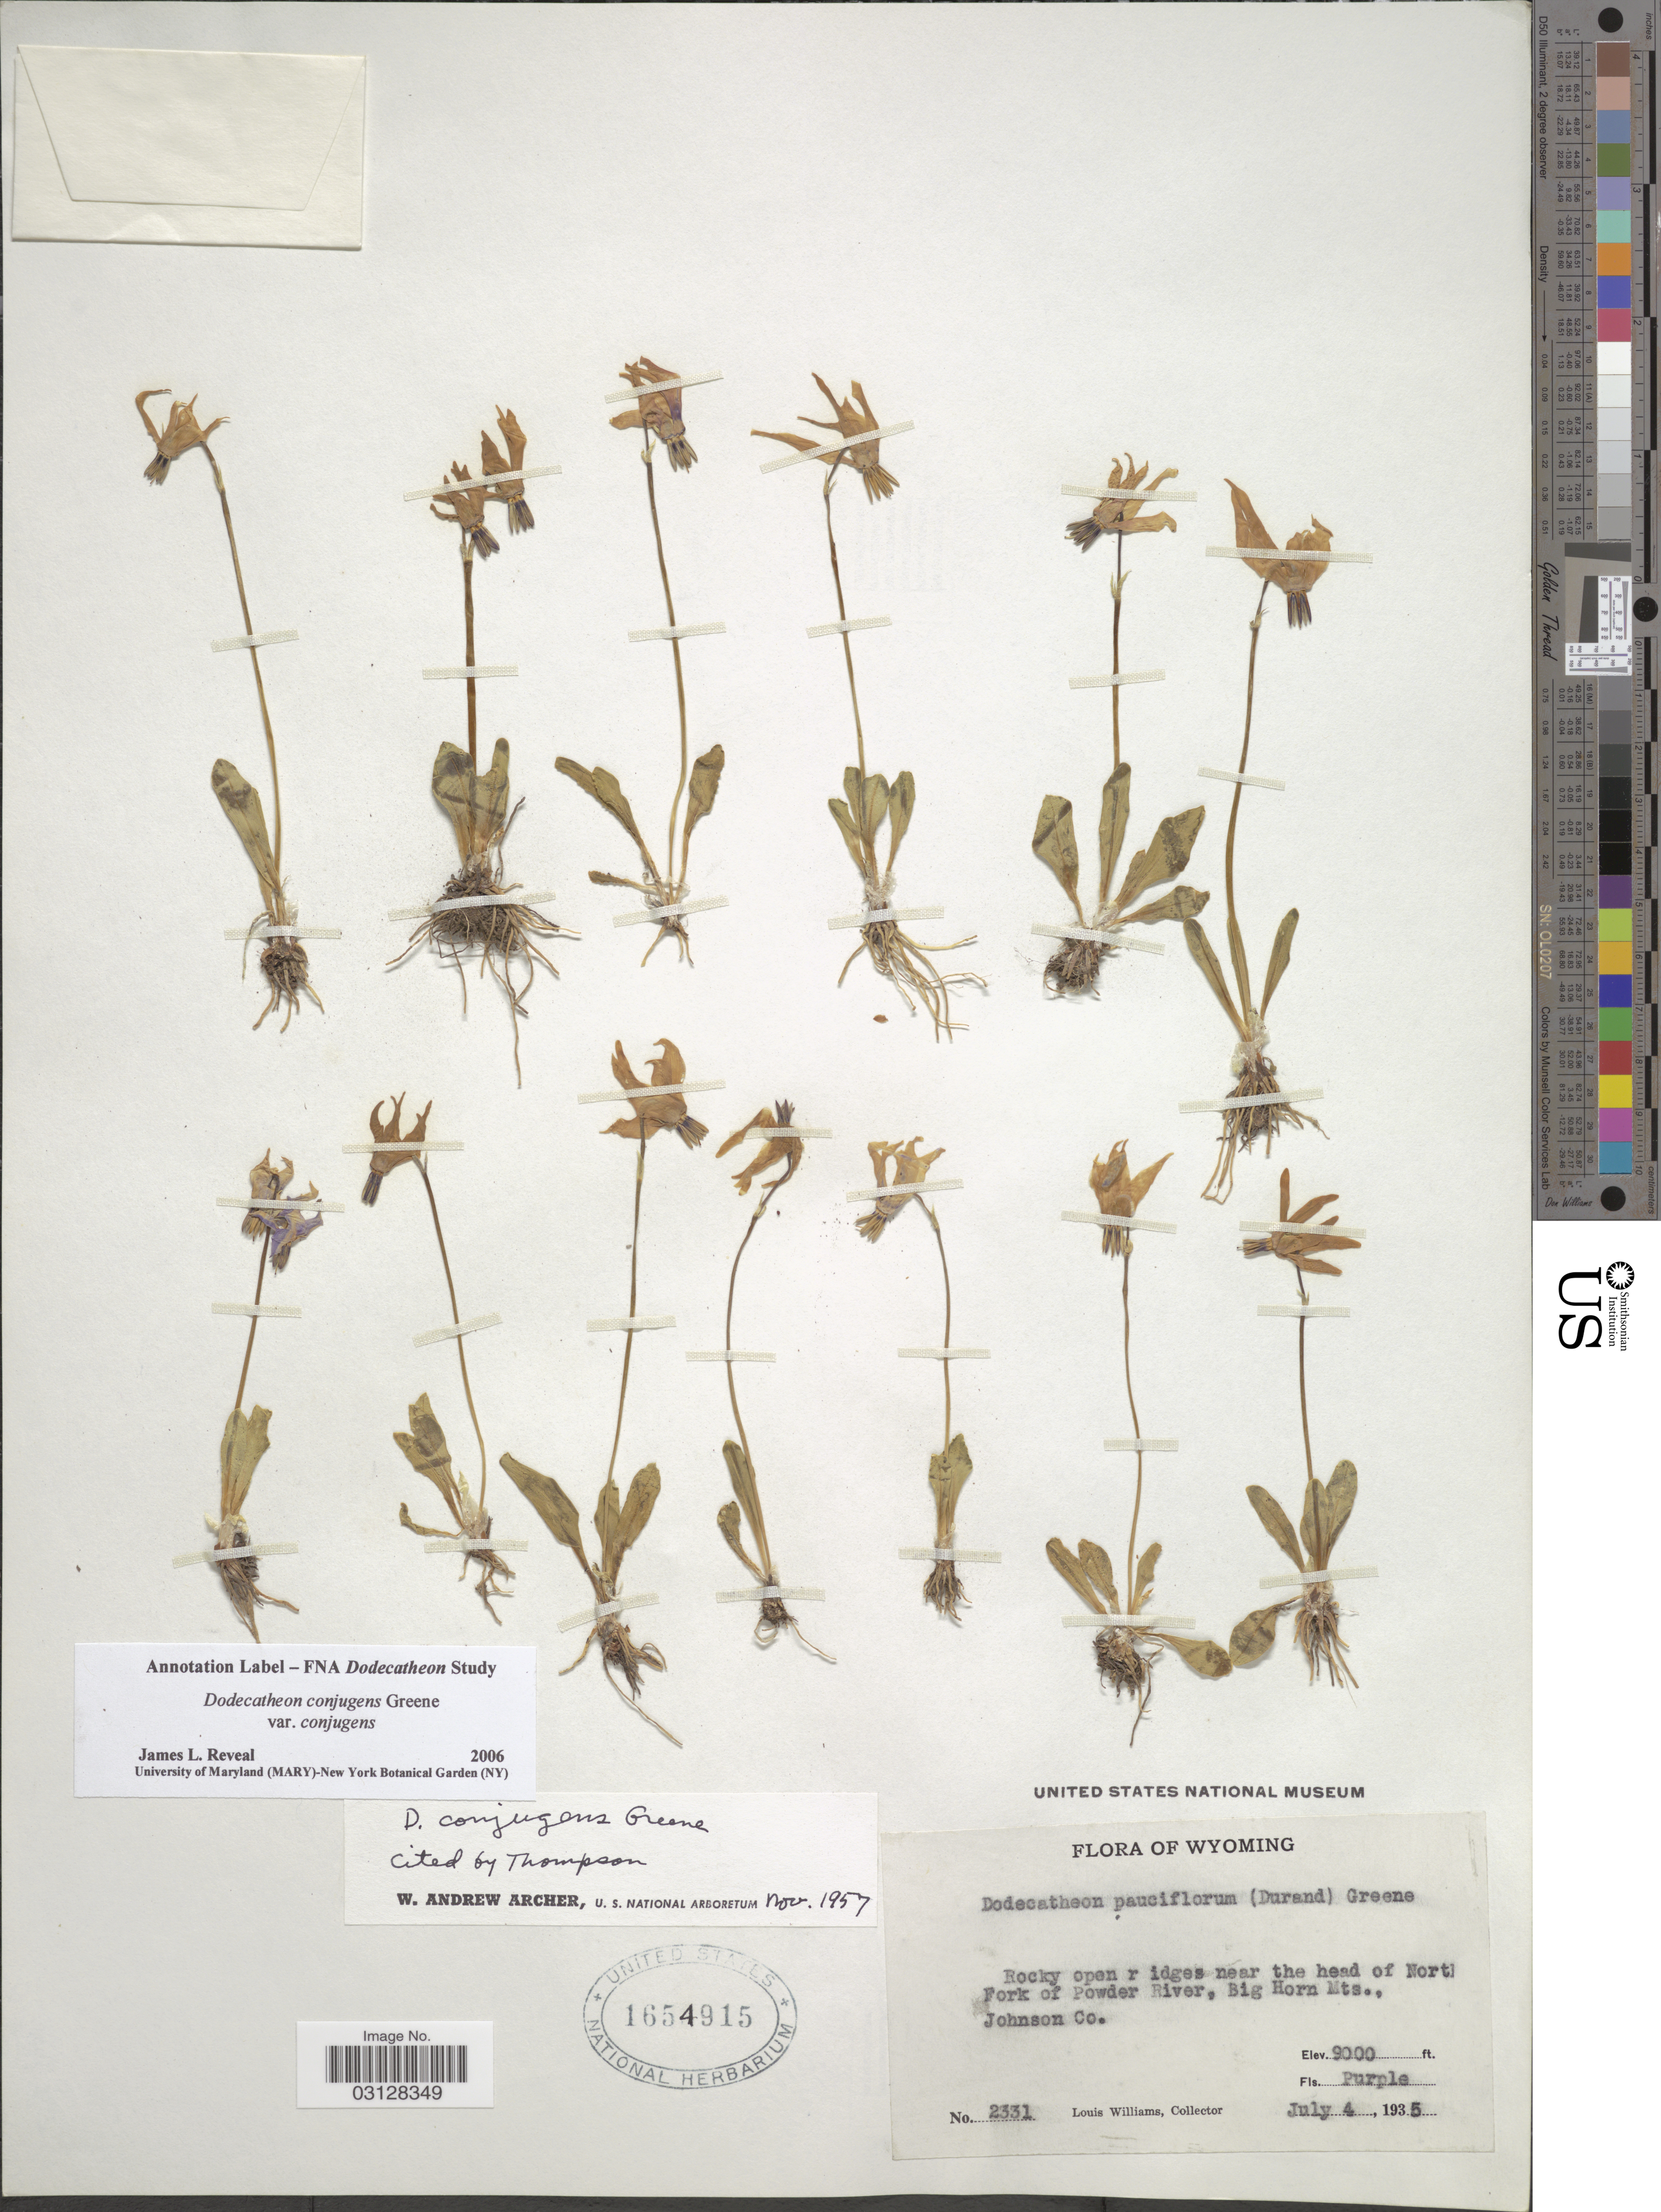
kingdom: Plantae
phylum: Tracheophyta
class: Magnoliopsida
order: Ericales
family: Primulaceae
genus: Dodecatheon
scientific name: Dodecatheon conjugens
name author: Greene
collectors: L. O. Williams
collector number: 2331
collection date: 1935-07-04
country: United States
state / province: Wyoming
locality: Rocky open ridges near the head of North Fork of Powder River, Big Horn Mts., Johnson Co.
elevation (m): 2743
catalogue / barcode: US 1654915